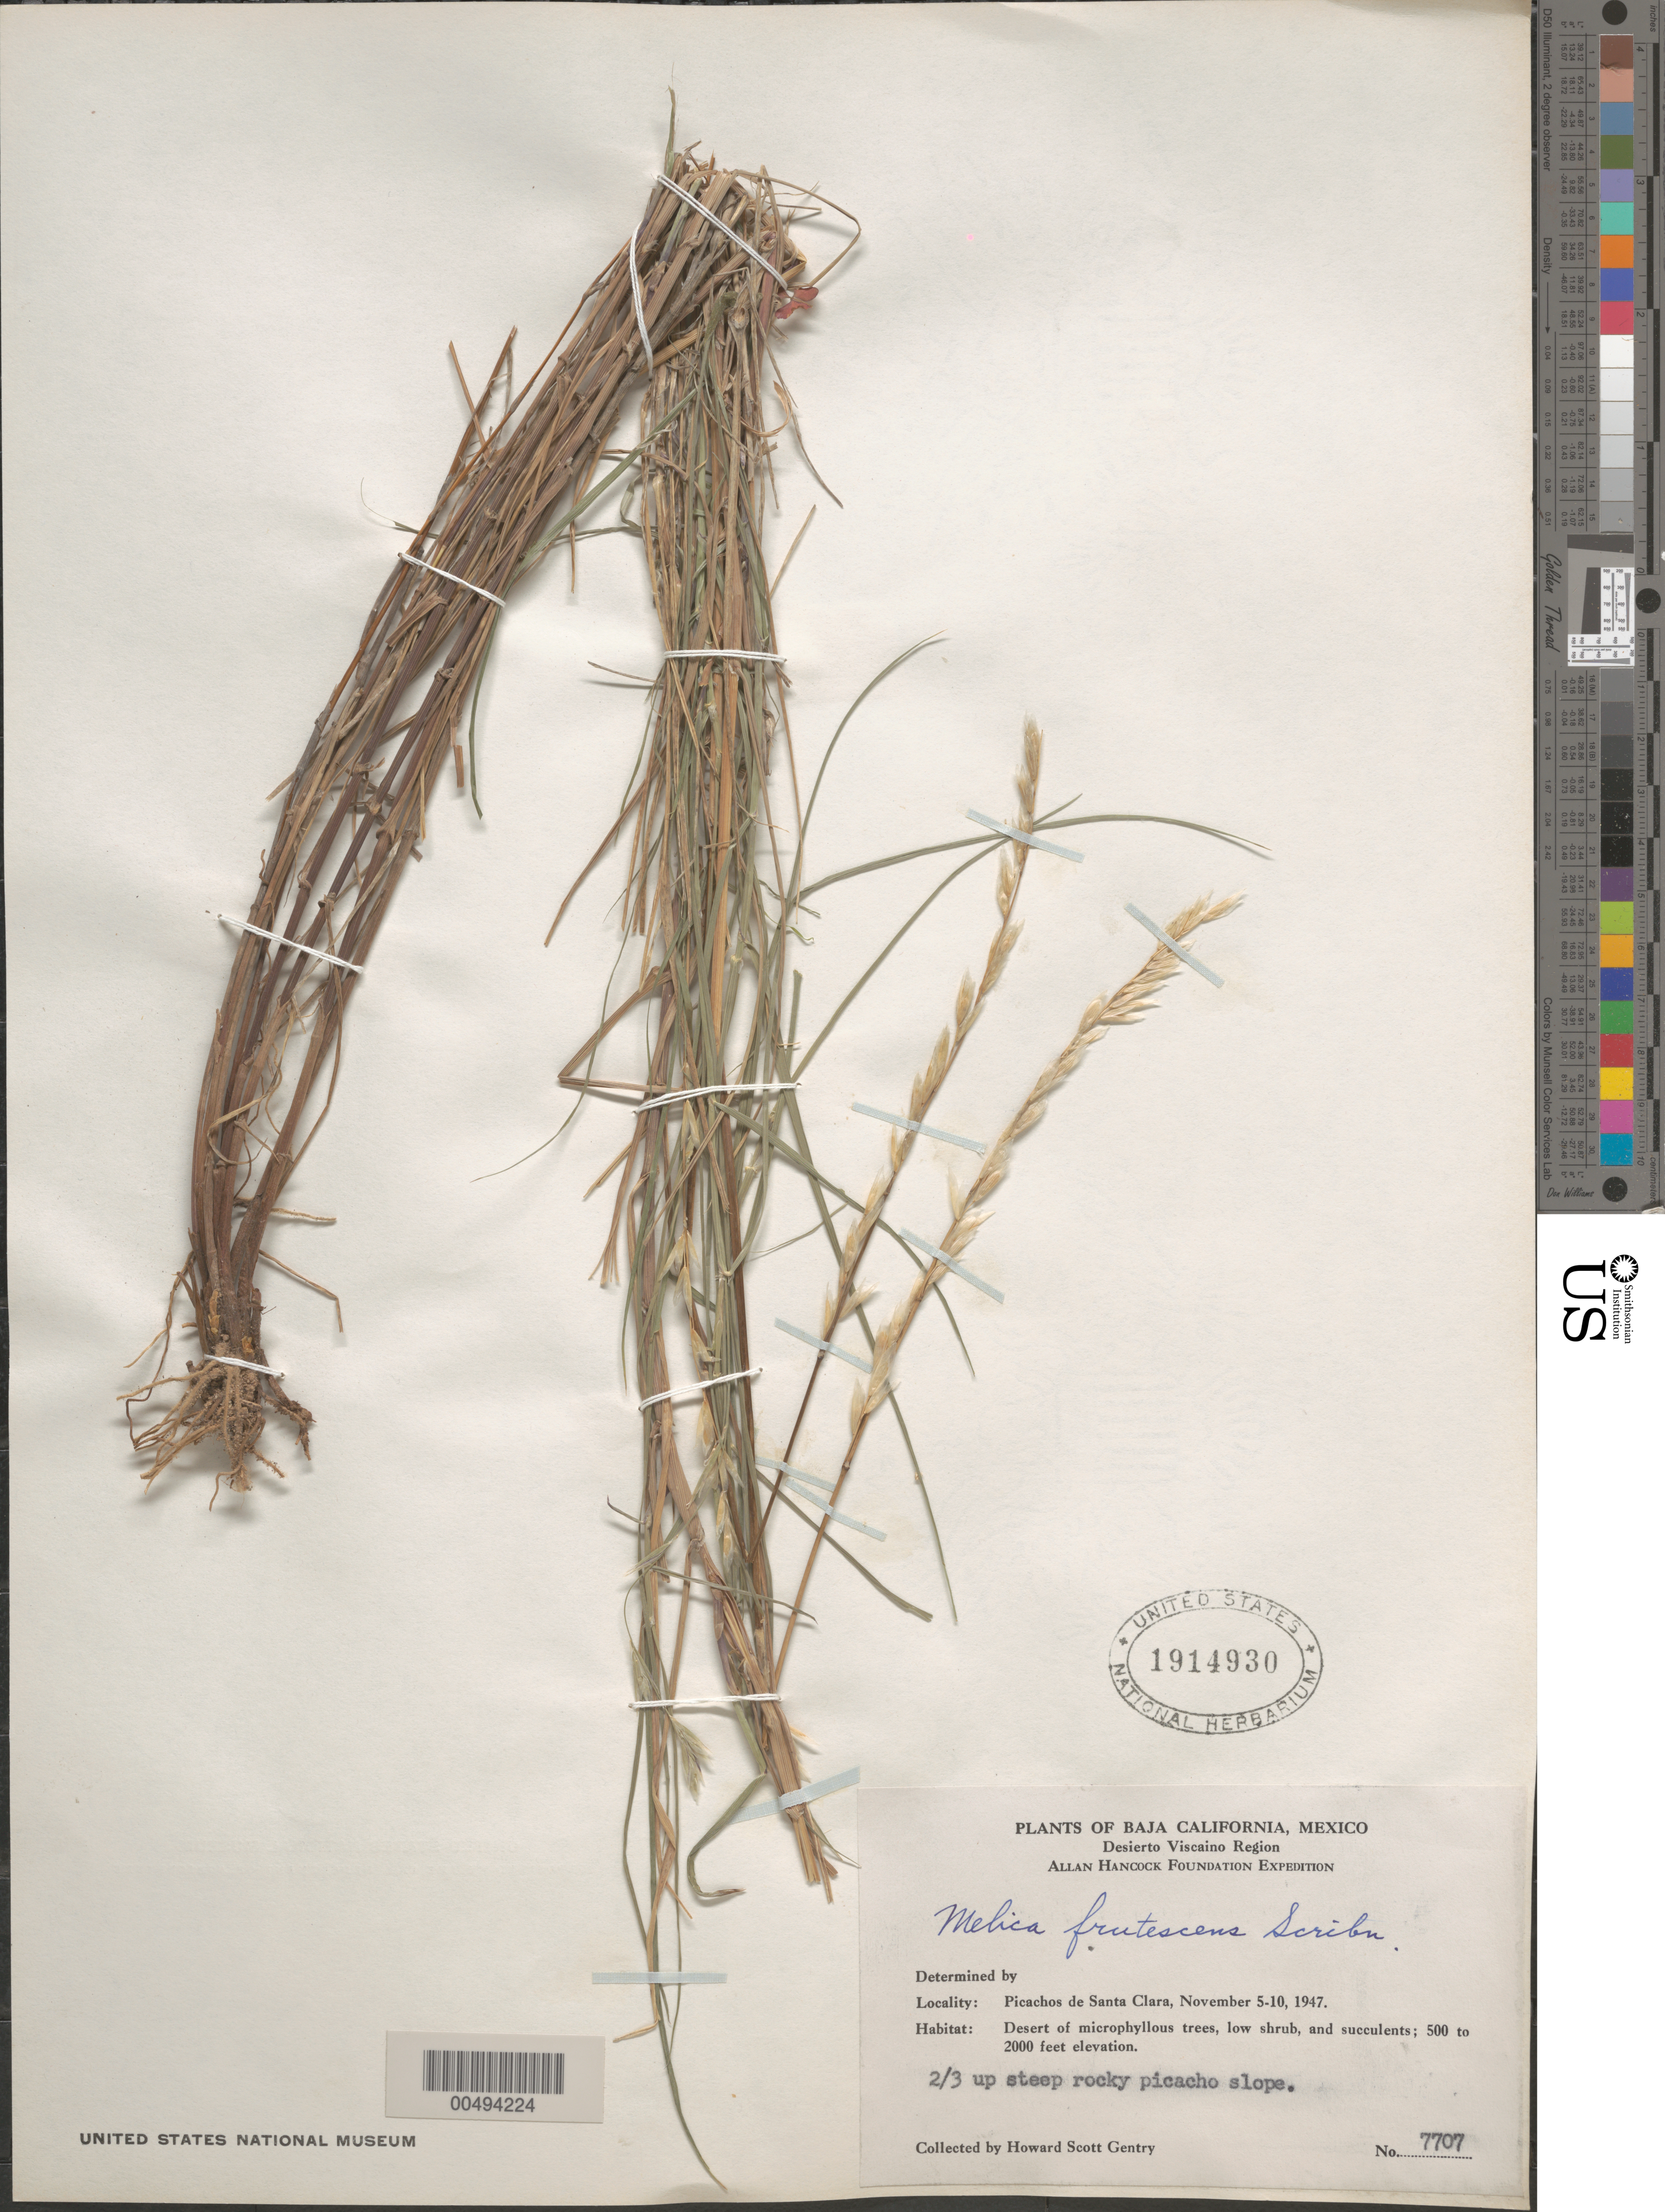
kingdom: Plantae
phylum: Tracheophyta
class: Liliopsida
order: Poales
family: Poaceae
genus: Melica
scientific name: Melica frutescens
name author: Scribn.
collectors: H. S. Gentry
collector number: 7707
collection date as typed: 5 Nov 1947 to 10 Nov 1947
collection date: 1947-11-05/1947-11-10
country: Mexico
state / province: Baja California Norte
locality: Desierto Viscaino Region, Picachos de Santa Clara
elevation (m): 152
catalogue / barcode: US 1914930